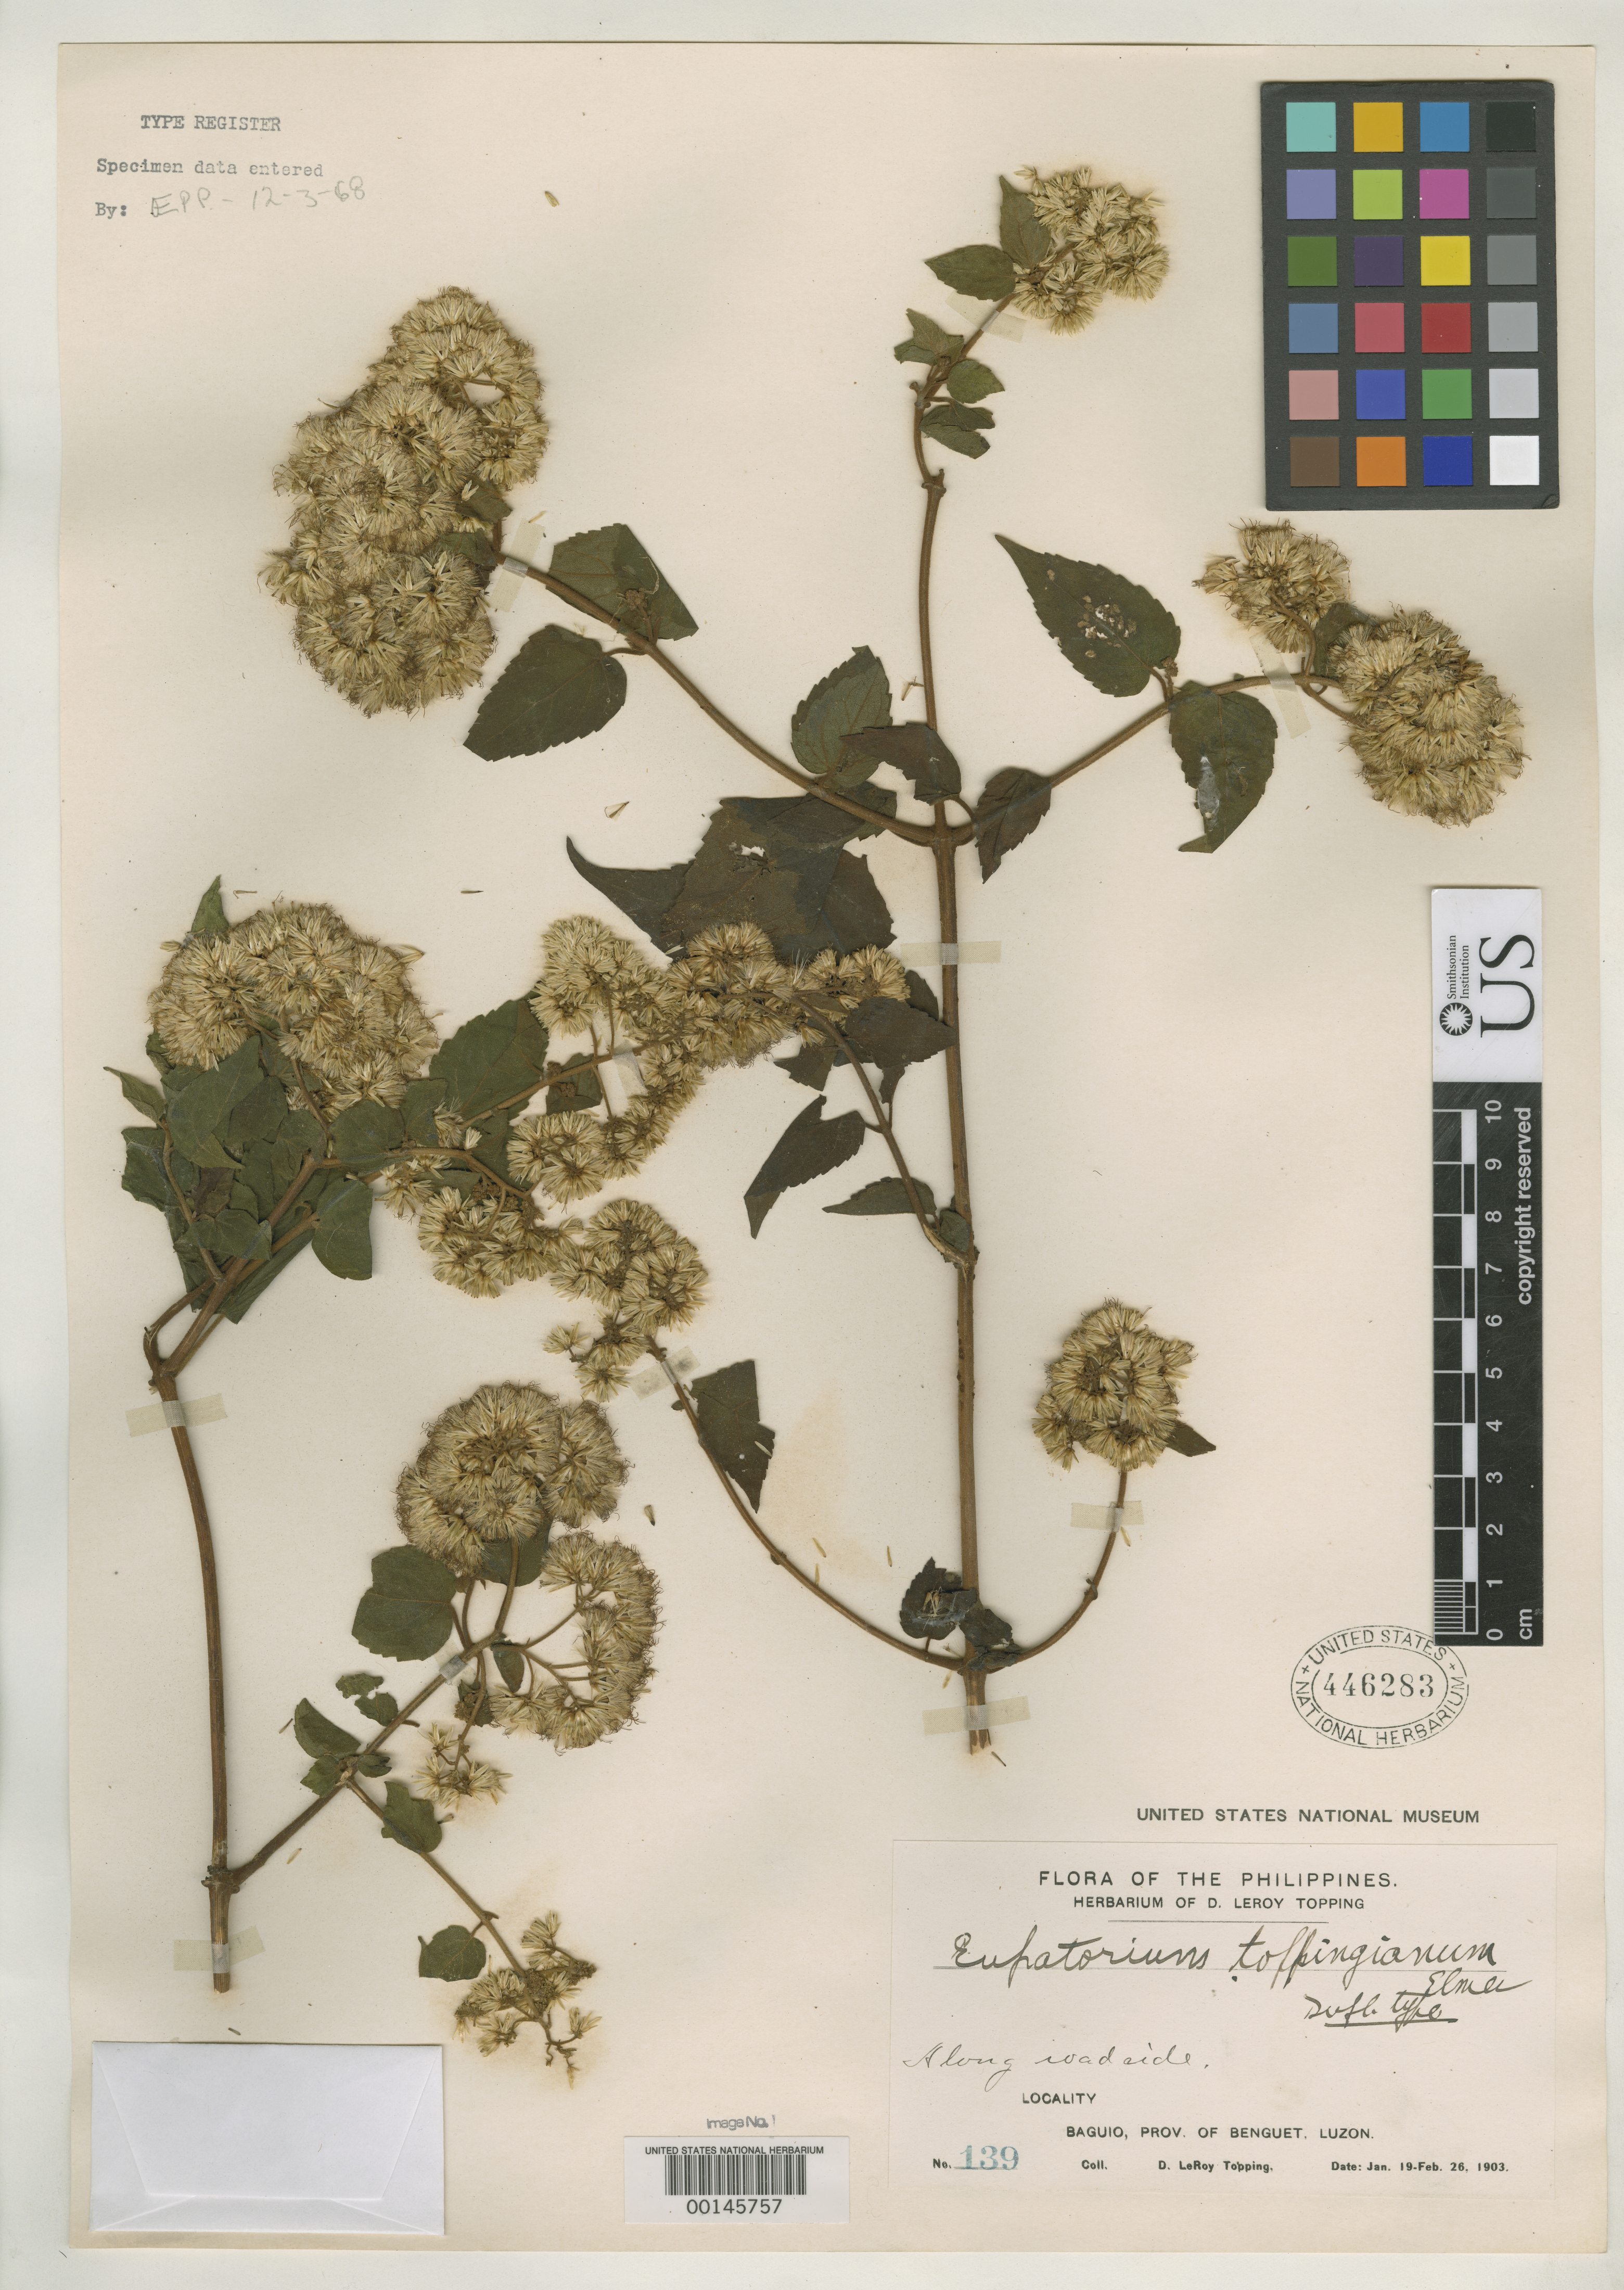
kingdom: Plantae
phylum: Tracheophyta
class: Magnoliopsida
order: Asterales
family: Asteraceae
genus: Eupatorium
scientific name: Eupatorium toppingianum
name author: Elmer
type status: Isotype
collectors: D. L. Topping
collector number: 139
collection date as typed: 19 Jan 1903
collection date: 1903-01-19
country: Philippines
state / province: Cordillera (Administrative Region)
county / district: Benguet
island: Luzon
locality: Baguio.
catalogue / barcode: US 446283